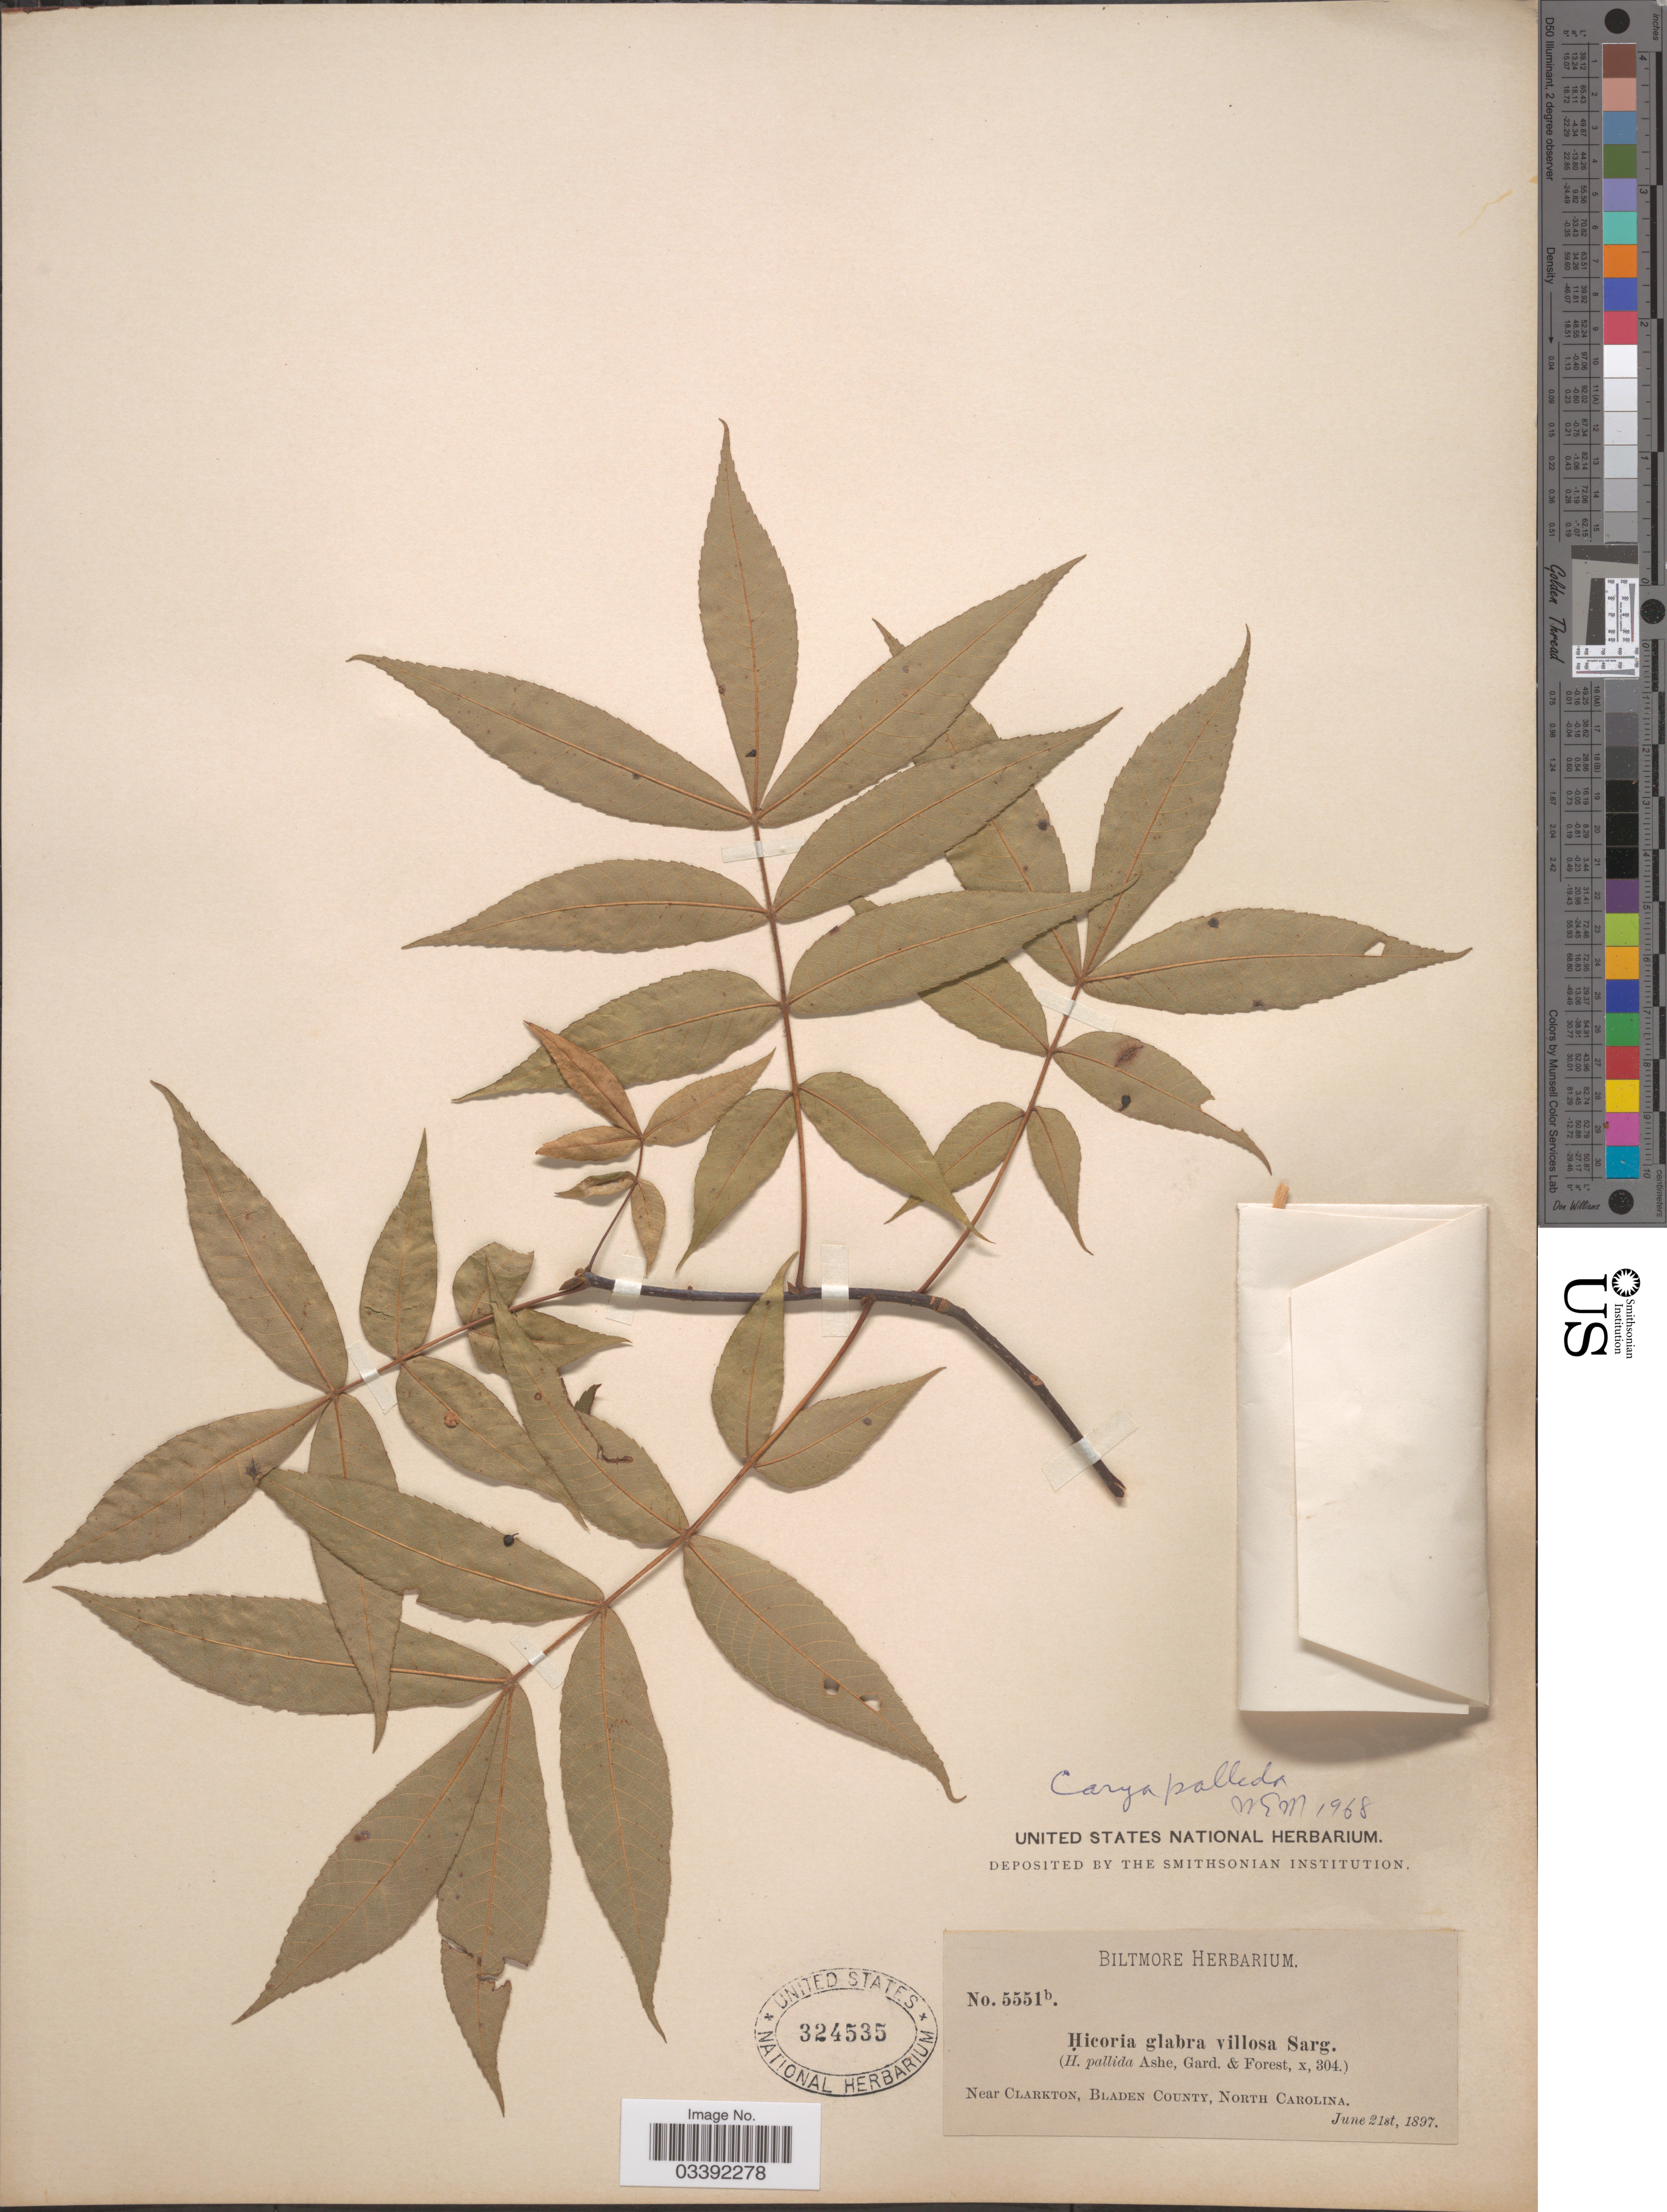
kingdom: Plantae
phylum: Tracheophyta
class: Magnoliopsida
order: Fagales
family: Juglandaceae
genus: Carya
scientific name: Carya pallida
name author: (Ashe) Engl. & Graebner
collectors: ex herb. Biltmore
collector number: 5551b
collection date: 1897-06-21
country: United States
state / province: North Carolina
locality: Near Clarkton, Bladen County.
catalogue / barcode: US 324535